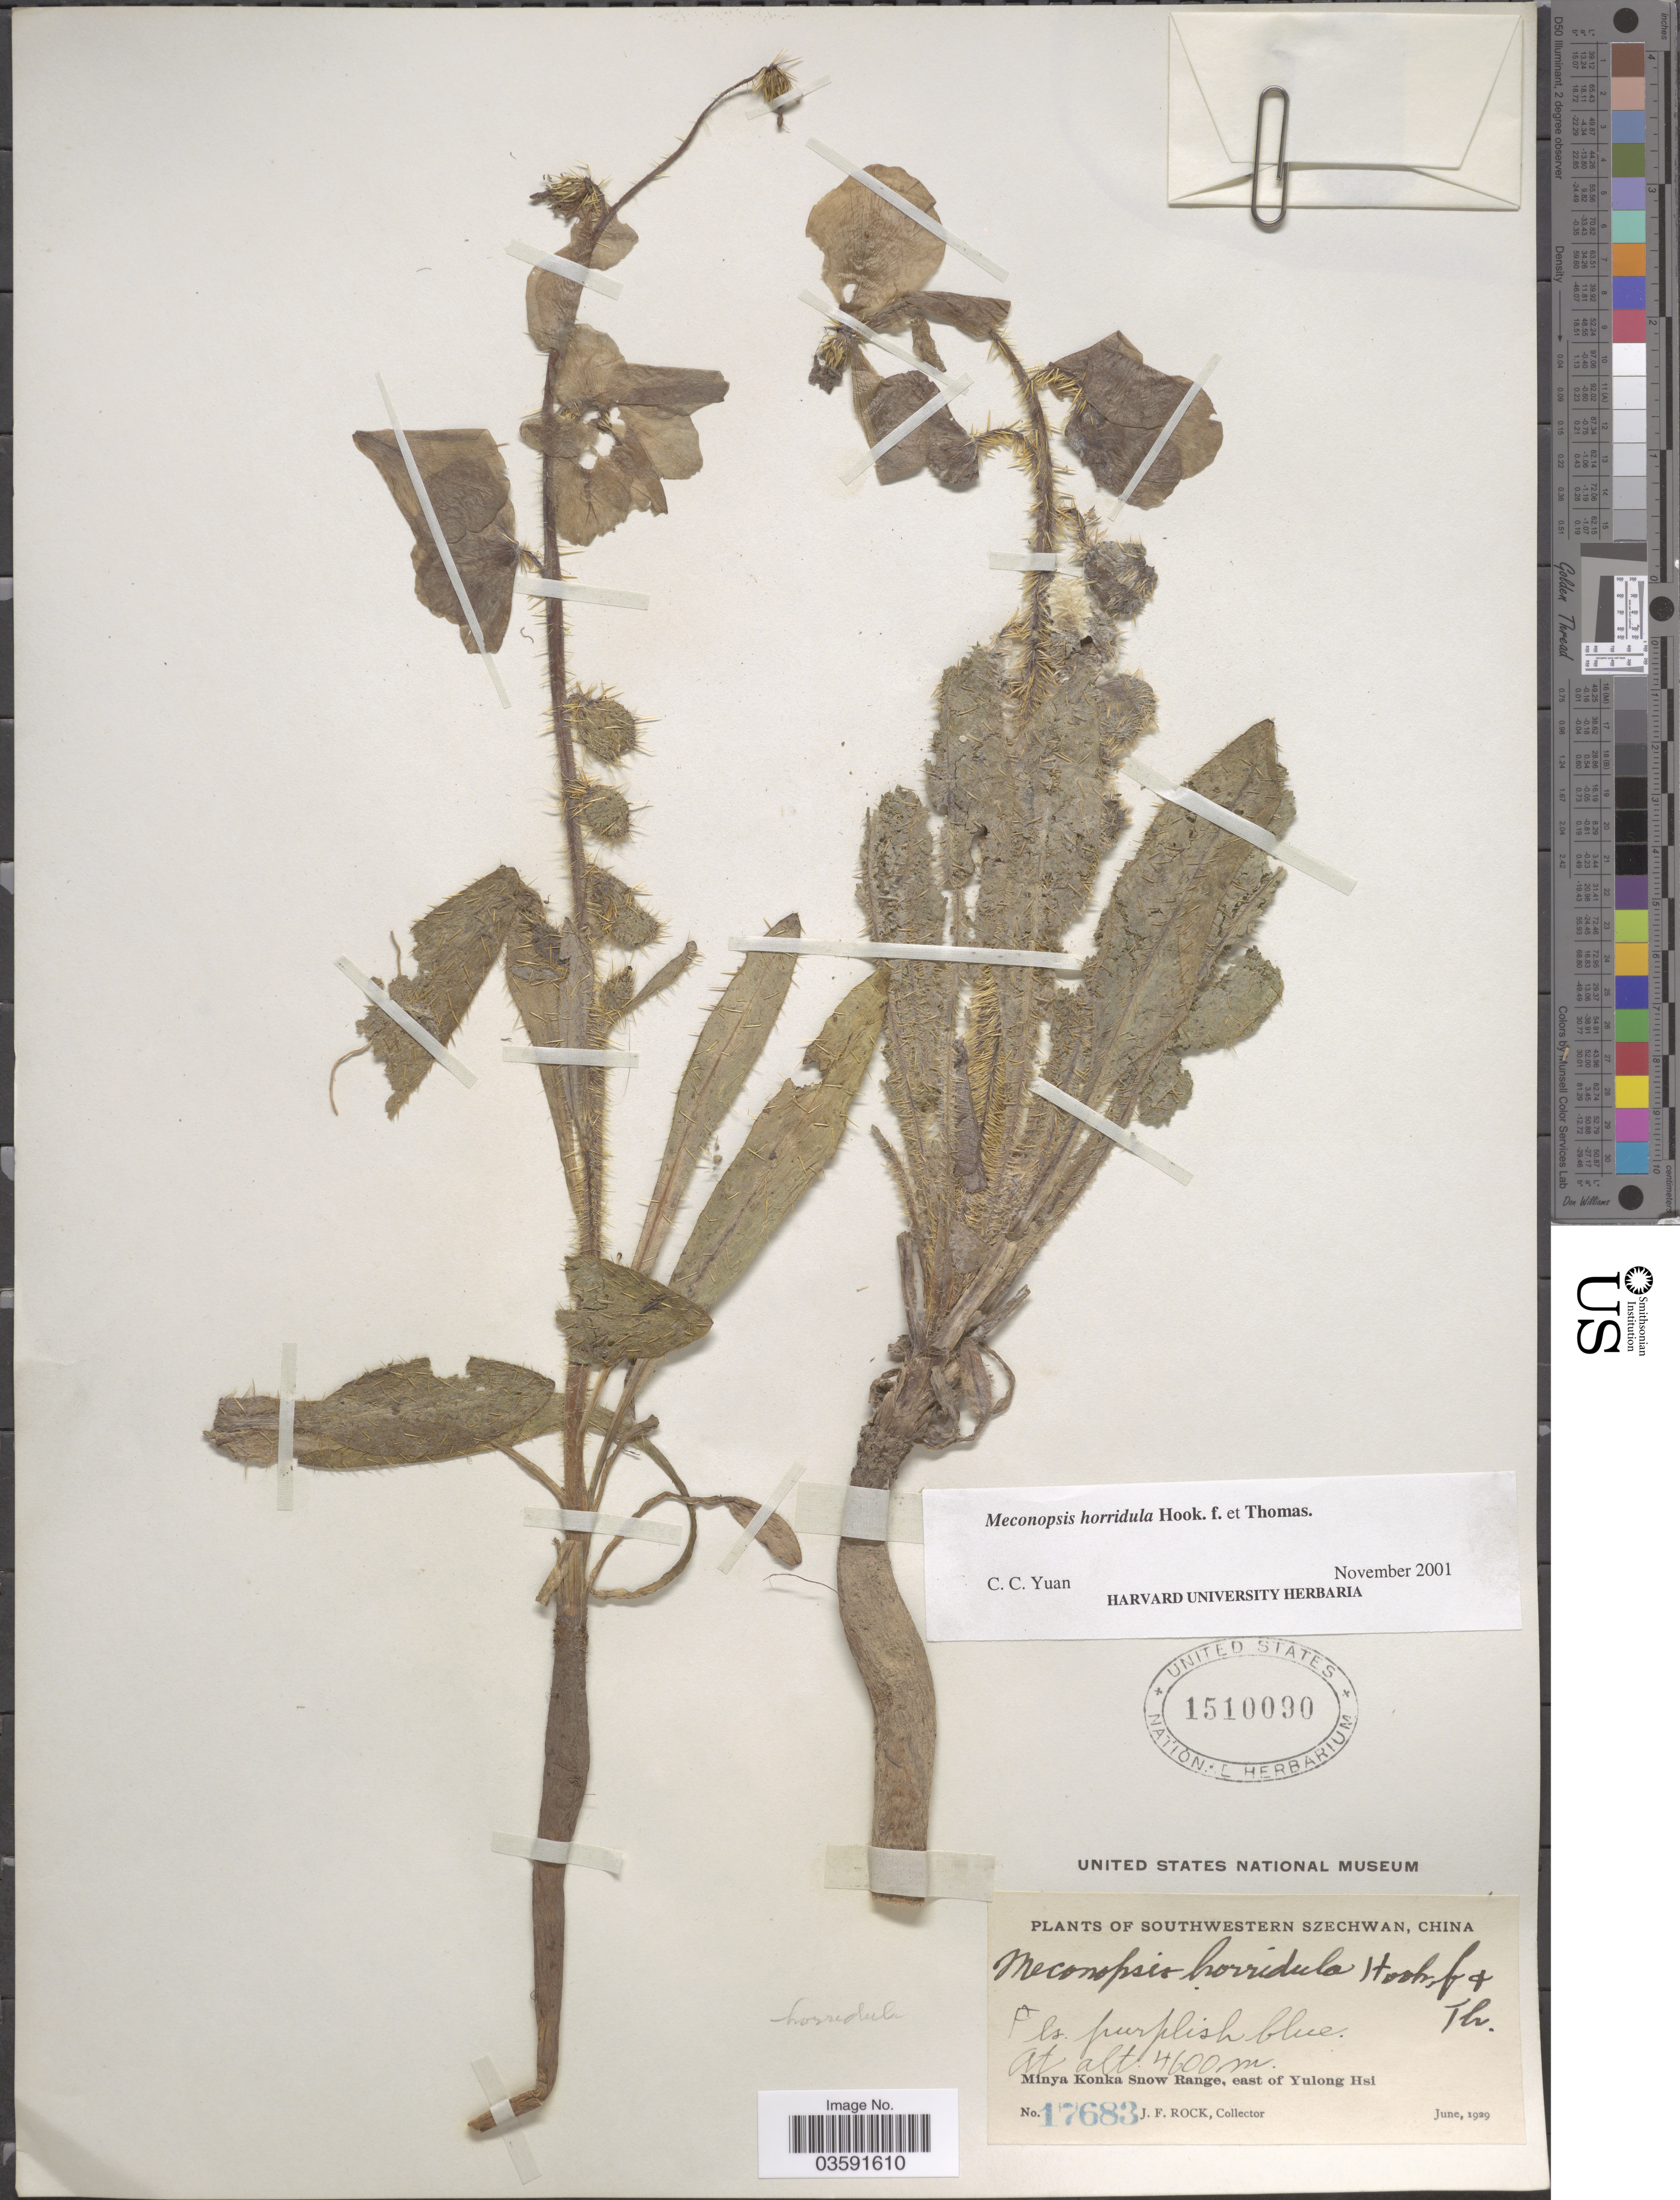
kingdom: Plantae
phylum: Tracheophyta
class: Magnoliopsida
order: Ranunculales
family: Papaveraceae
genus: Meconopsis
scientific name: Meconopsis horridula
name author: Hook. f. & Thomson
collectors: J. Rock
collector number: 17683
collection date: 1929-06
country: China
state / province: Sichuan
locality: Southwestern Szechwan. Minya Konka Snow Range, east of Yulong Hsi.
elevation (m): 4600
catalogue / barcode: US 1510090